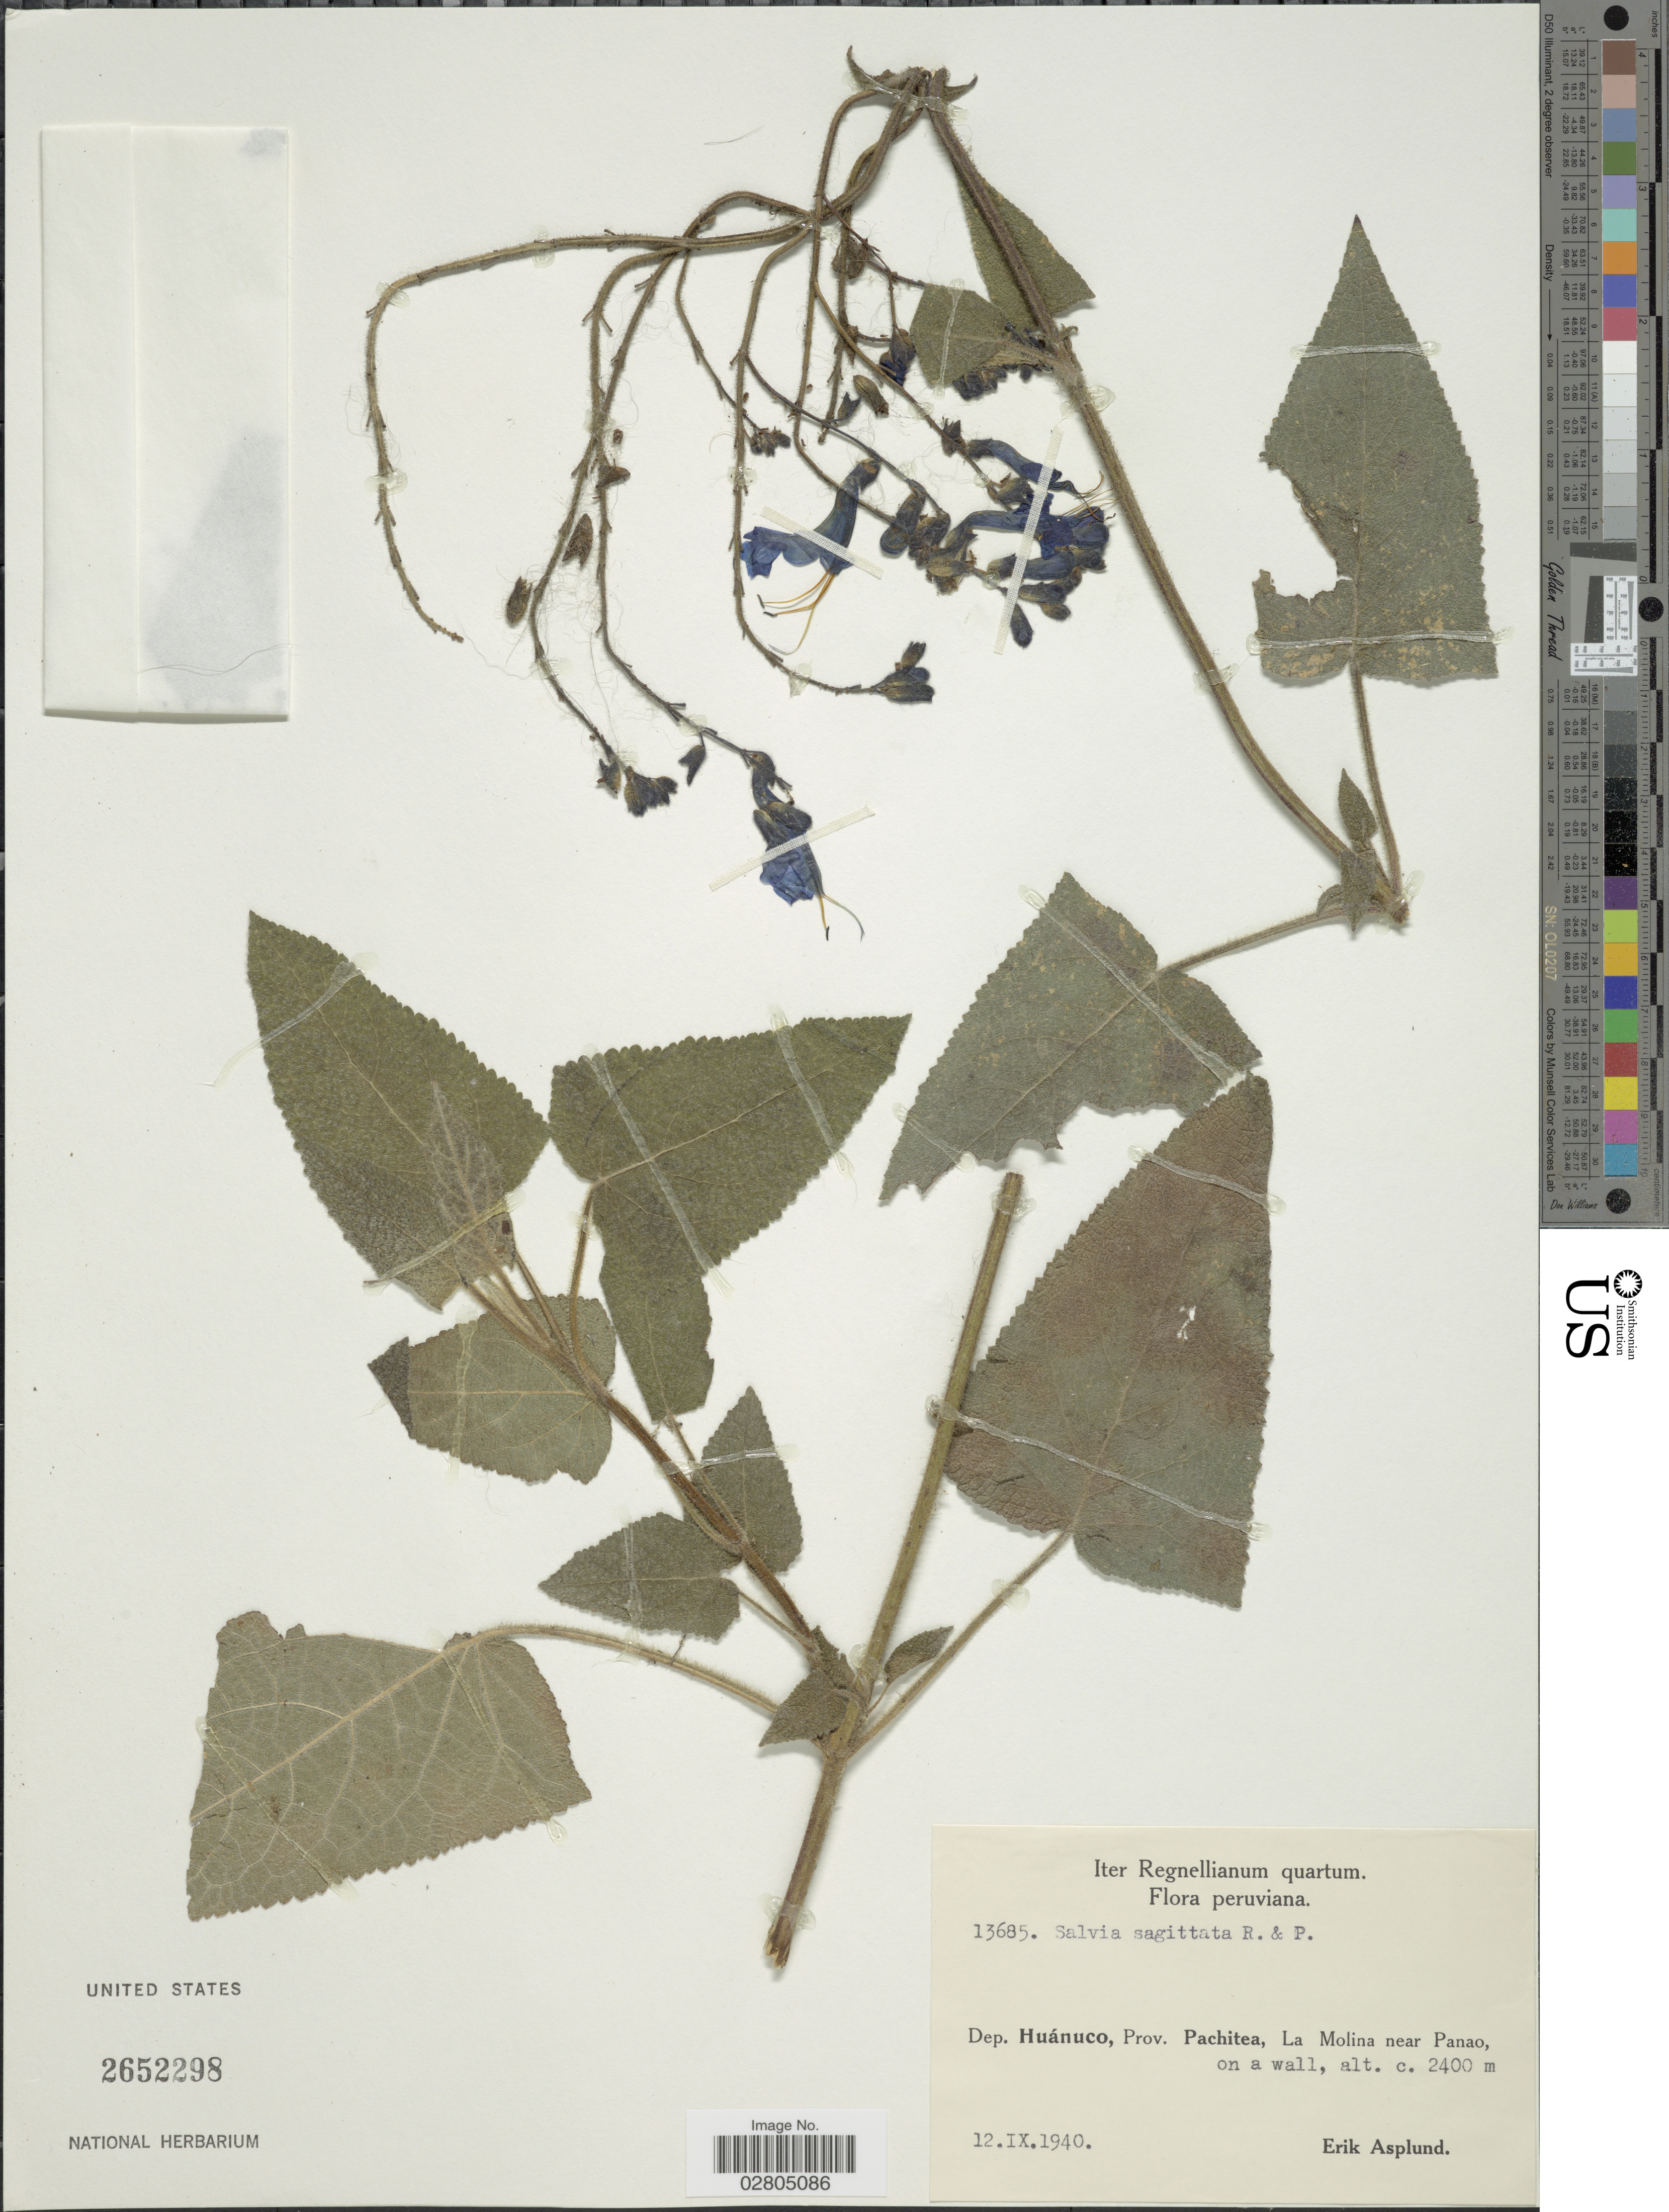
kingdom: Plantae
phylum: Tracheophyta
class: Magnoliopsida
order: Lamiales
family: Lamiaceae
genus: Salvia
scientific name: Salvia sagittata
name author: Ruiz & Pav.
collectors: E. Asplund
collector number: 13685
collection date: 1940-09-12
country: Peru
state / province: Huánuco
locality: Dep. Huánuco, Prov. Pachitea, La Molina near Panao, on a wall.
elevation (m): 2400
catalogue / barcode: US 2652298